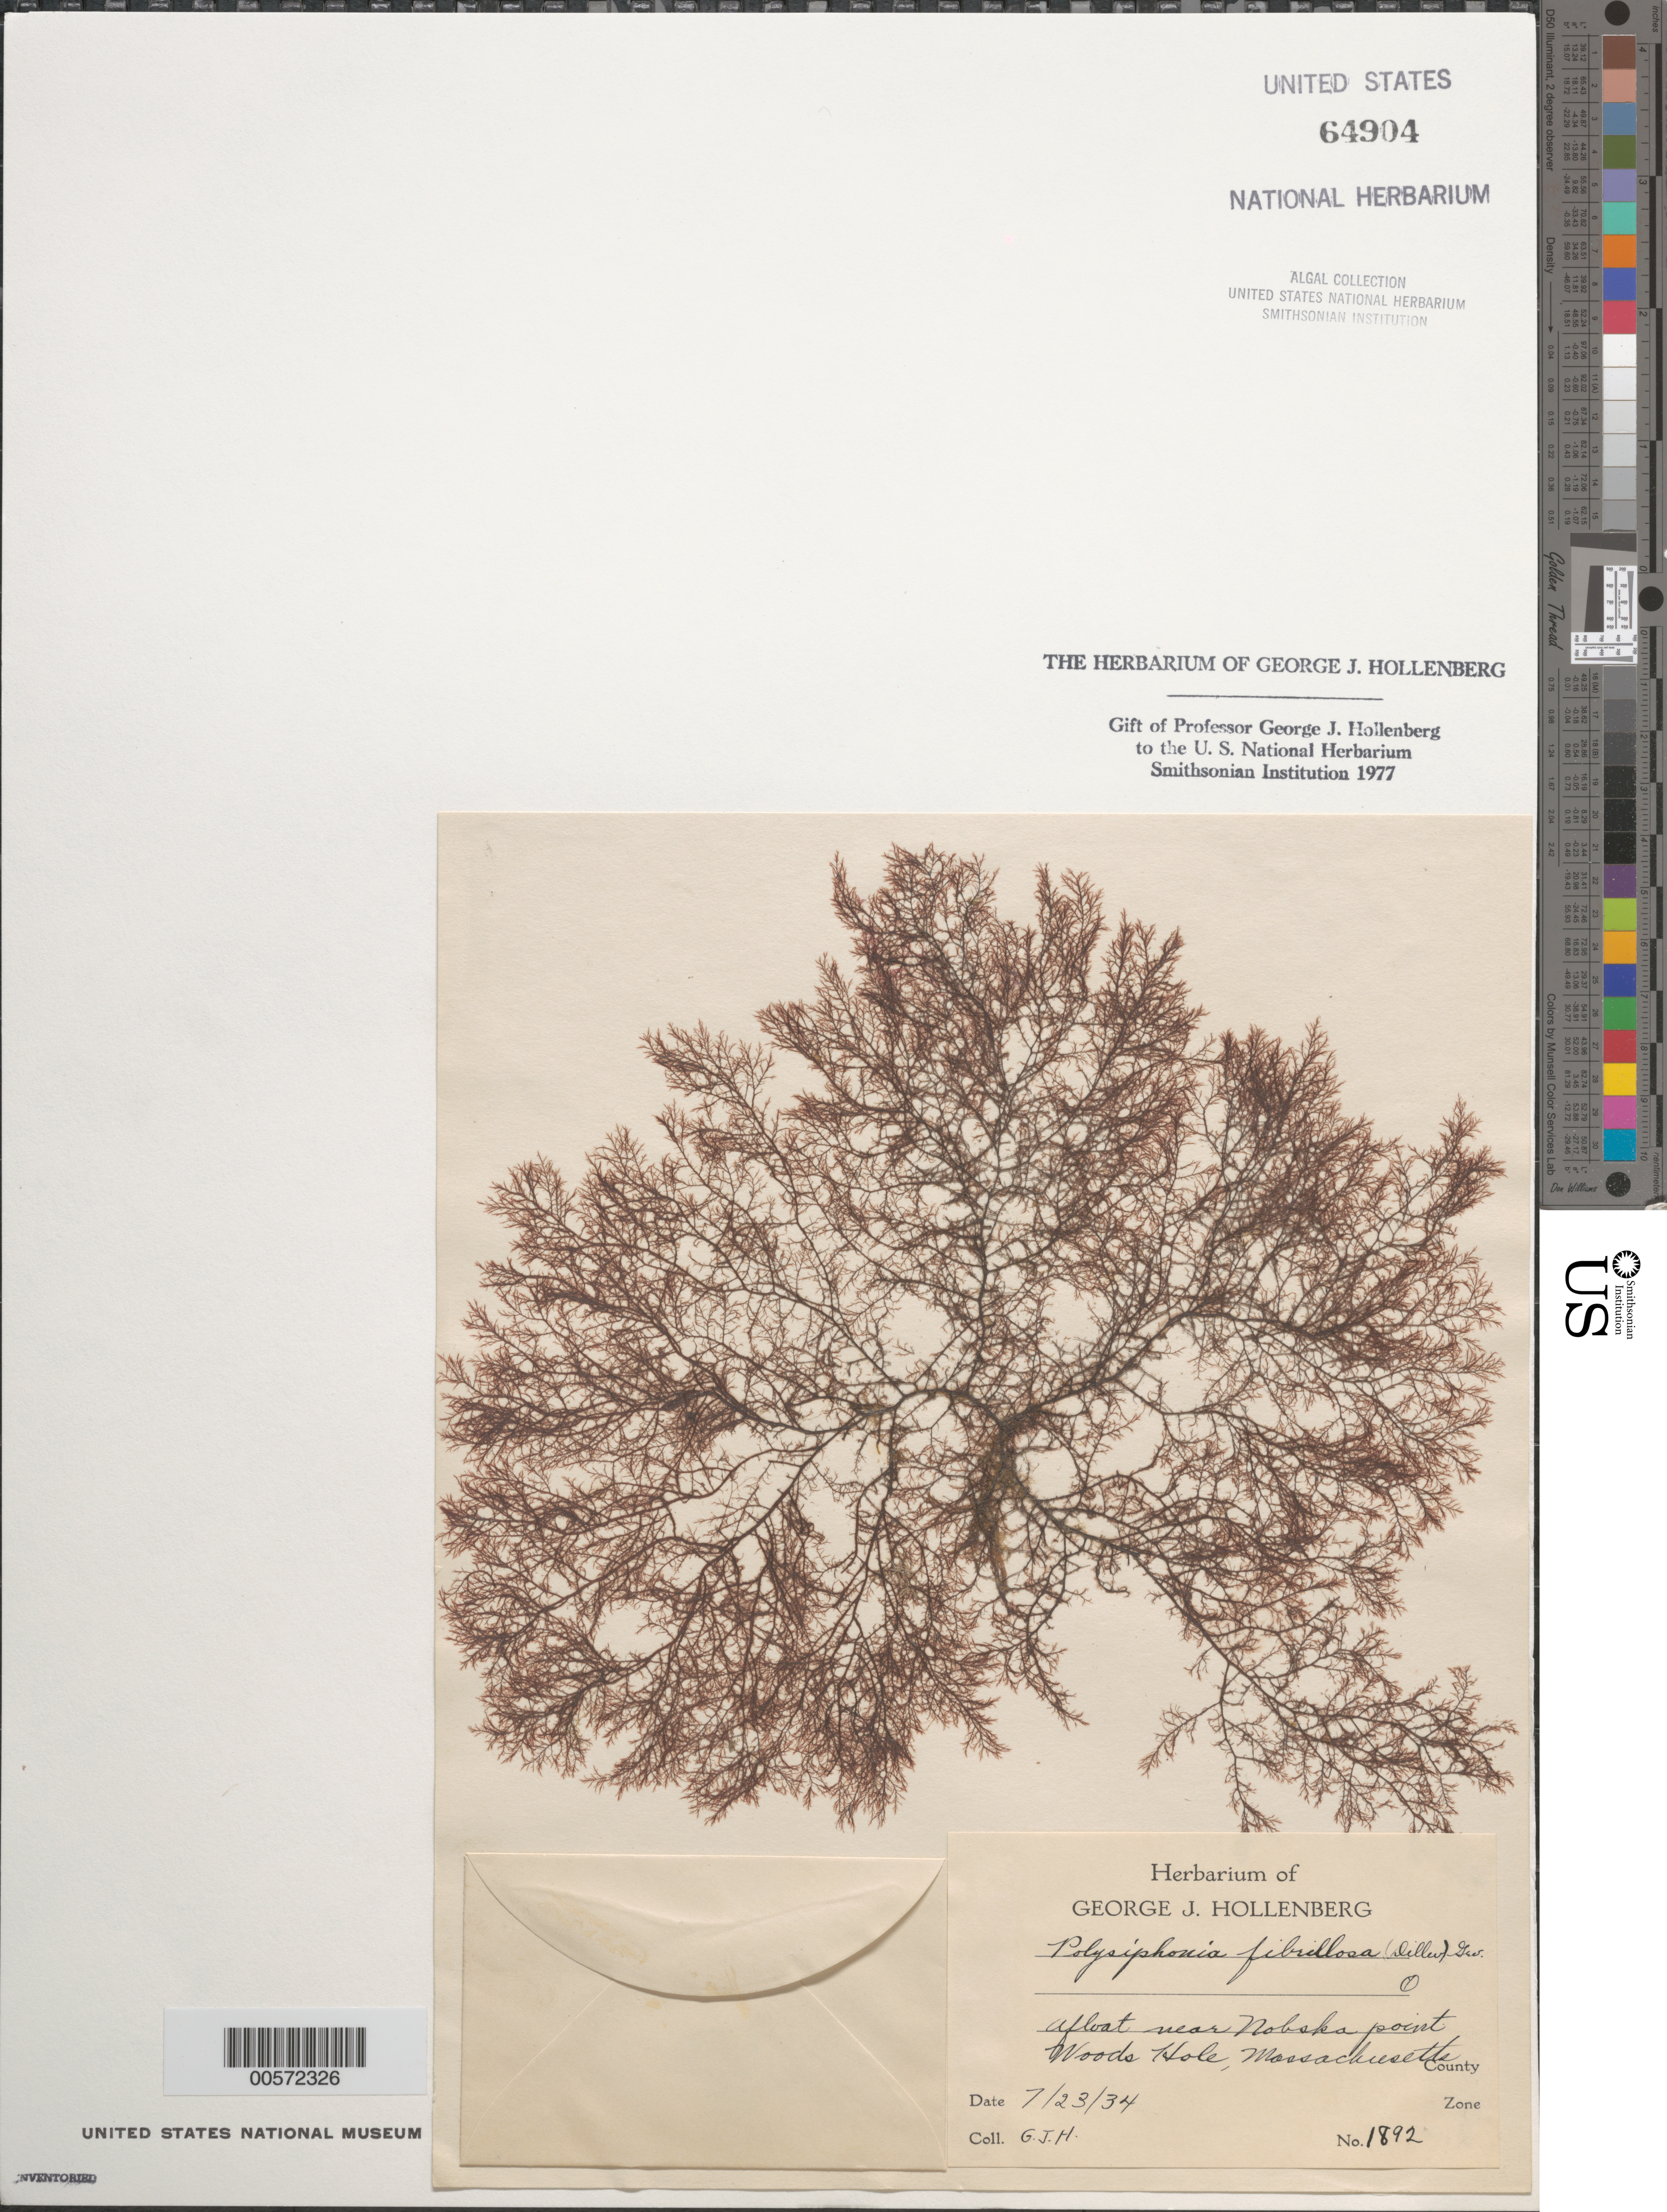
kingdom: Plantae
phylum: Rhodophyta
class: Florideophyceae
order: Ceramiales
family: Rhodomelaceae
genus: Leptosiphonia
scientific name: Leptosiphonia fibrillosa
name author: (C. Agardh) Savoie & G.W. Saunders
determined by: Algae name updating Project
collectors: G. Hollenberg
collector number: GJH 1892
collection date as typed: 23 Jul 1934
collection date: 1934-07-23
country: United States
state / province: Massachusetts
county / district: Barnstable County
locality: Woods Hole near Nobska Point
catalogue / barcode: US 64904